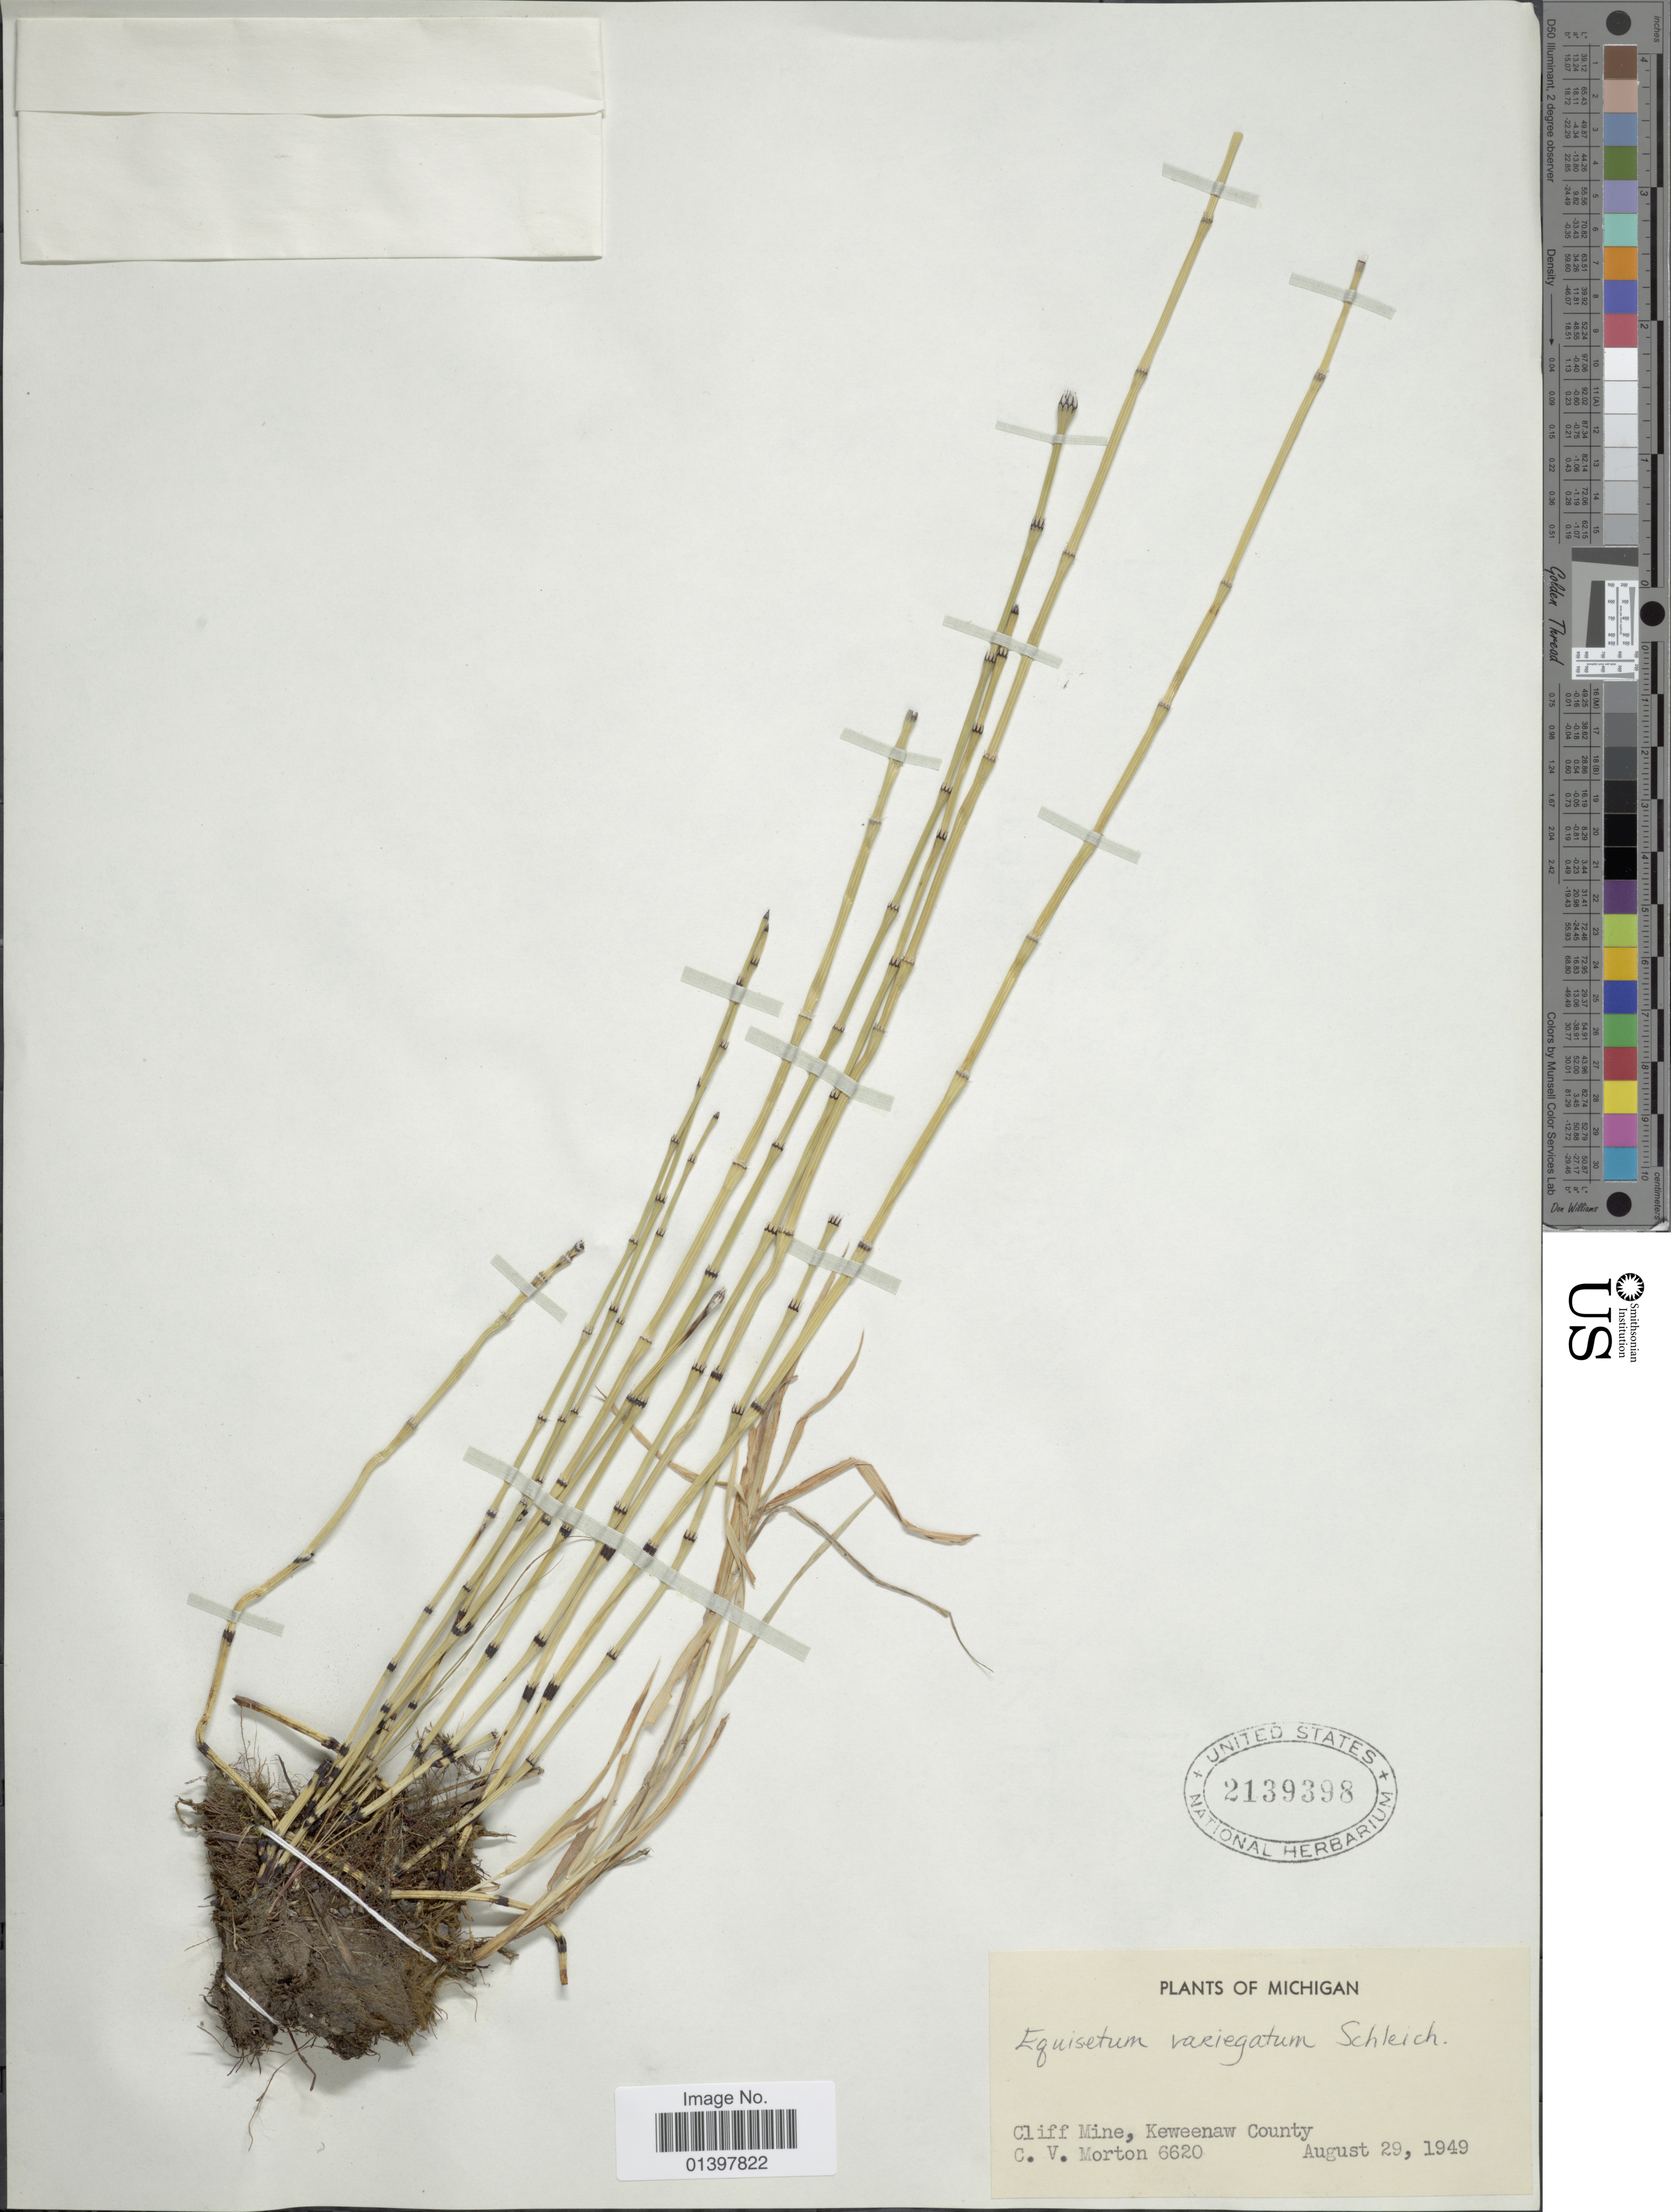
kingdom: Plantae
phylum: Tracheophyta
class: Polypodiopsida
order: Equisetales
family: Equisetaceae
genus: Equisetum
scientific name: Equisetum variegatum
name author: Schleich. ex F. Weber & D. Mohr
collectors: C. V. Morton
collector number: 6620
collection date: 1949-08-29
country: United States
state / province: Michigan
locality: Cliff Mine, Keweenaw County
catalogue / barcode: US 2139398